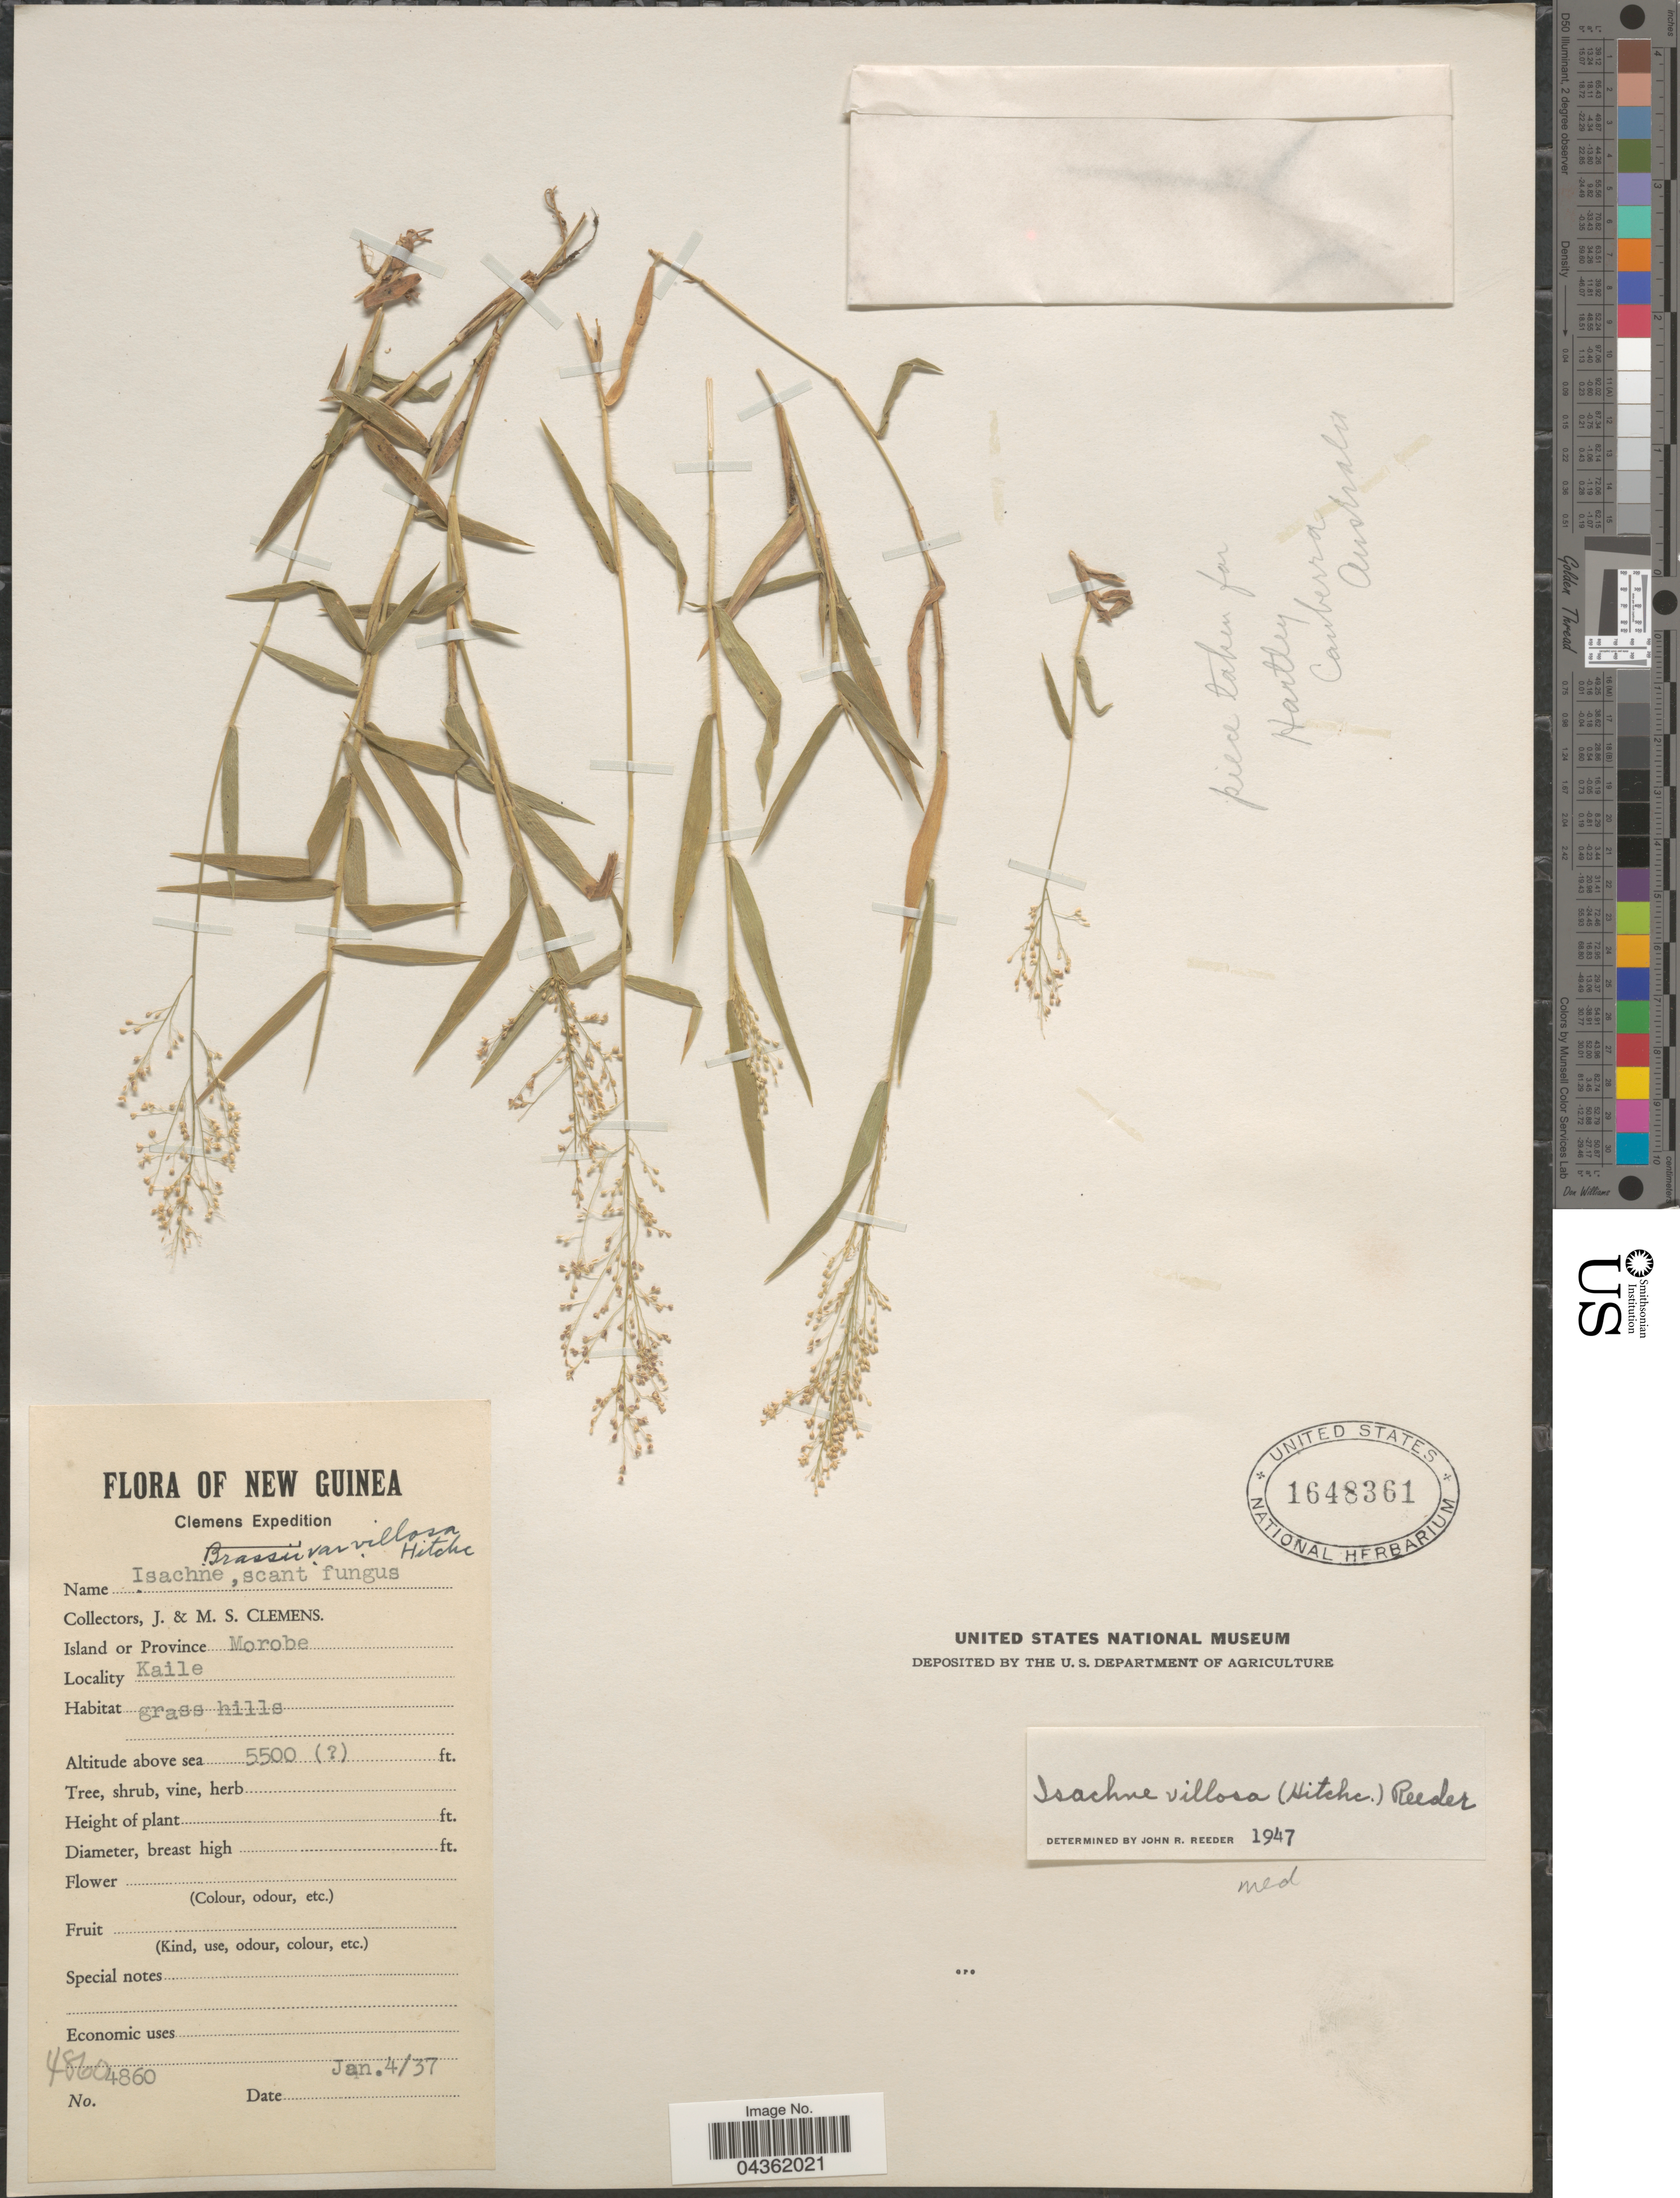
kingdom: Plantae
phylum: Tracheophyta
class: Liliopsida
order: Poales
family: Poaceae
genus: Isachne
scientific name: Isachne villosa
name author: (Hitchc.) Reeder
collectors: J. Clemens & M. S. Clemens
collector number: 4860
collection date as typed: Transcribed d/m/y: 4/1/37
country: Papua New Guinea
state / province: Morobe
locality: New Guinea. Clemens Expedition. Morobe. Kaile.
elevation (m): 1676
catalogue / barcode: US 1648361